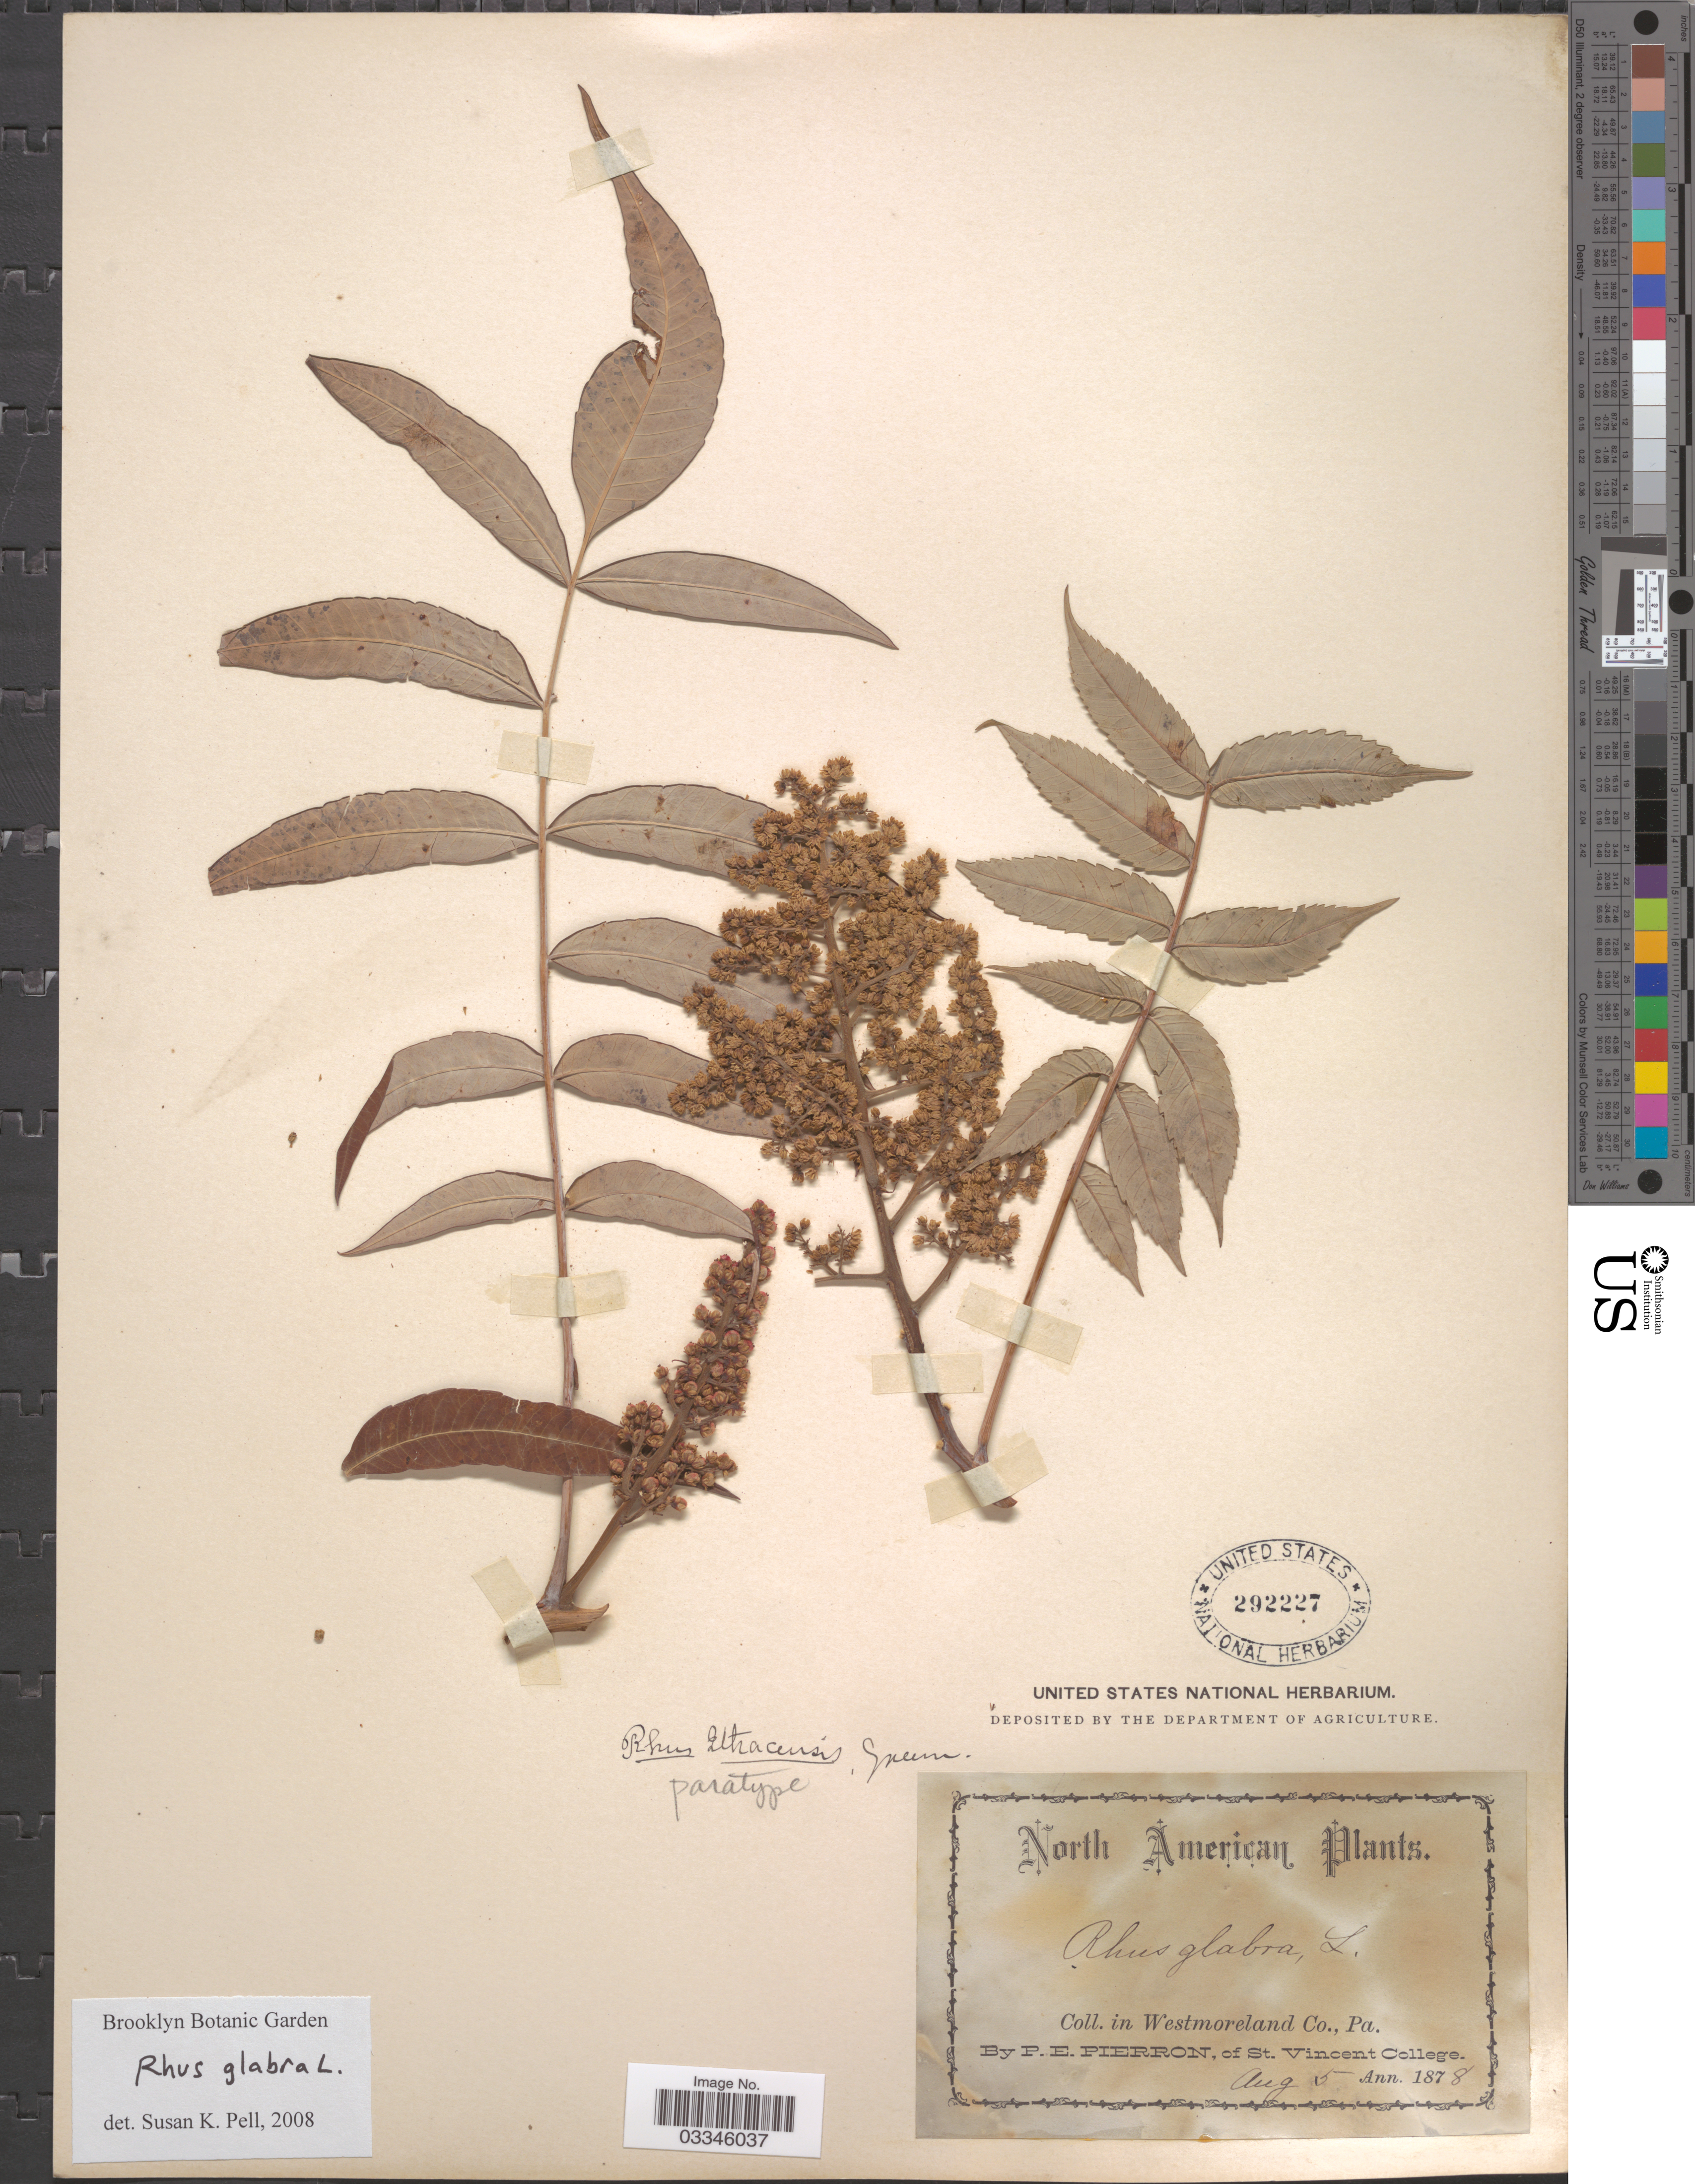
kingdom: Plantae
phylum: Tracheophyta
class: Magnoliopsida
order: Sapindales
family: Anacardiaceae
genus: Rhus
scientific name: Rhus glabra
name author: L.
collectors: P. Pierron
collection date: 1878-08-05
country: United States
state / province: Pennsylvania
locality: Westmoreland Co.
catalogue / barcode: US 292227